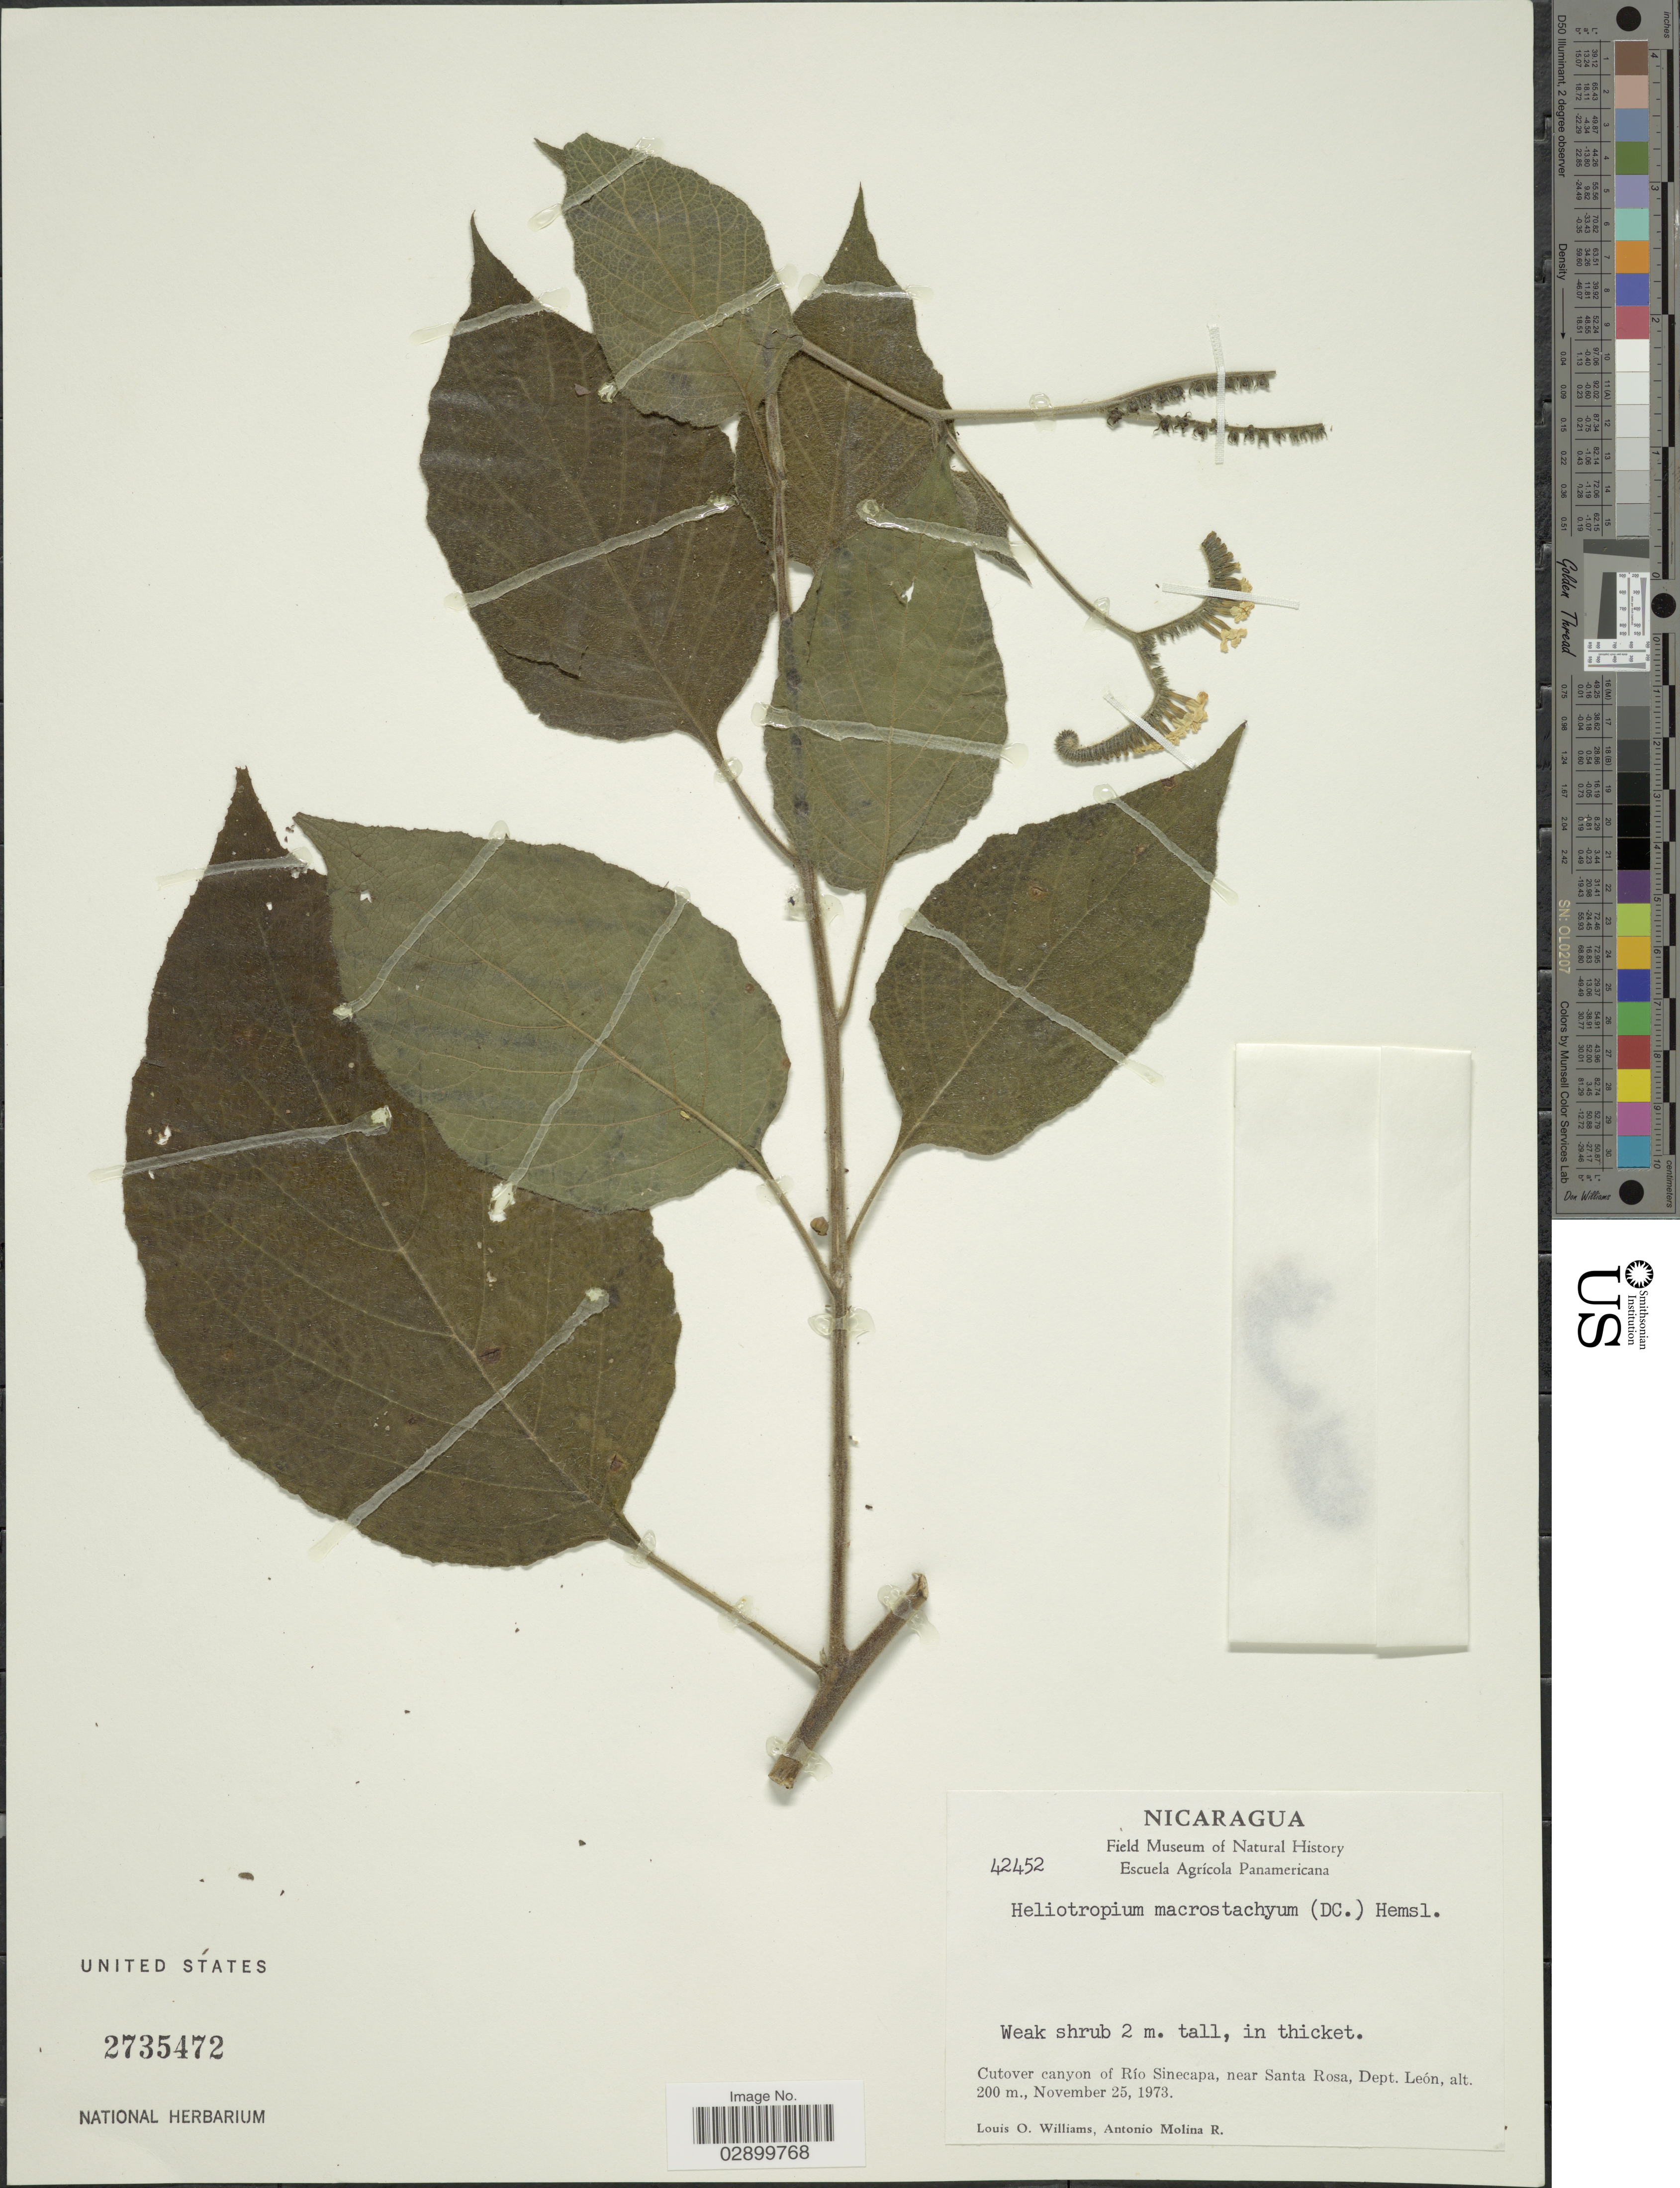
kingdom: Plantae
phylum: Tracheophyta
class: Magnoliopsida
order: Boraginales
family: Heliotropiaceae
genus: Heliotropium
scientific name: Heliotropium macrostachyum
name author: (DC.) Hemsl.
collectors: L. O. Williams & A. Molina R.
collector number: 42452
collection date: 1973-11-25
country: Nicaragua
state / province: Leon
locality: Cutover canyon of Río Sinecapa, near Santa Rosa, Dept. León.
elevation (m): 200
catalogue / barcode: US 2735472